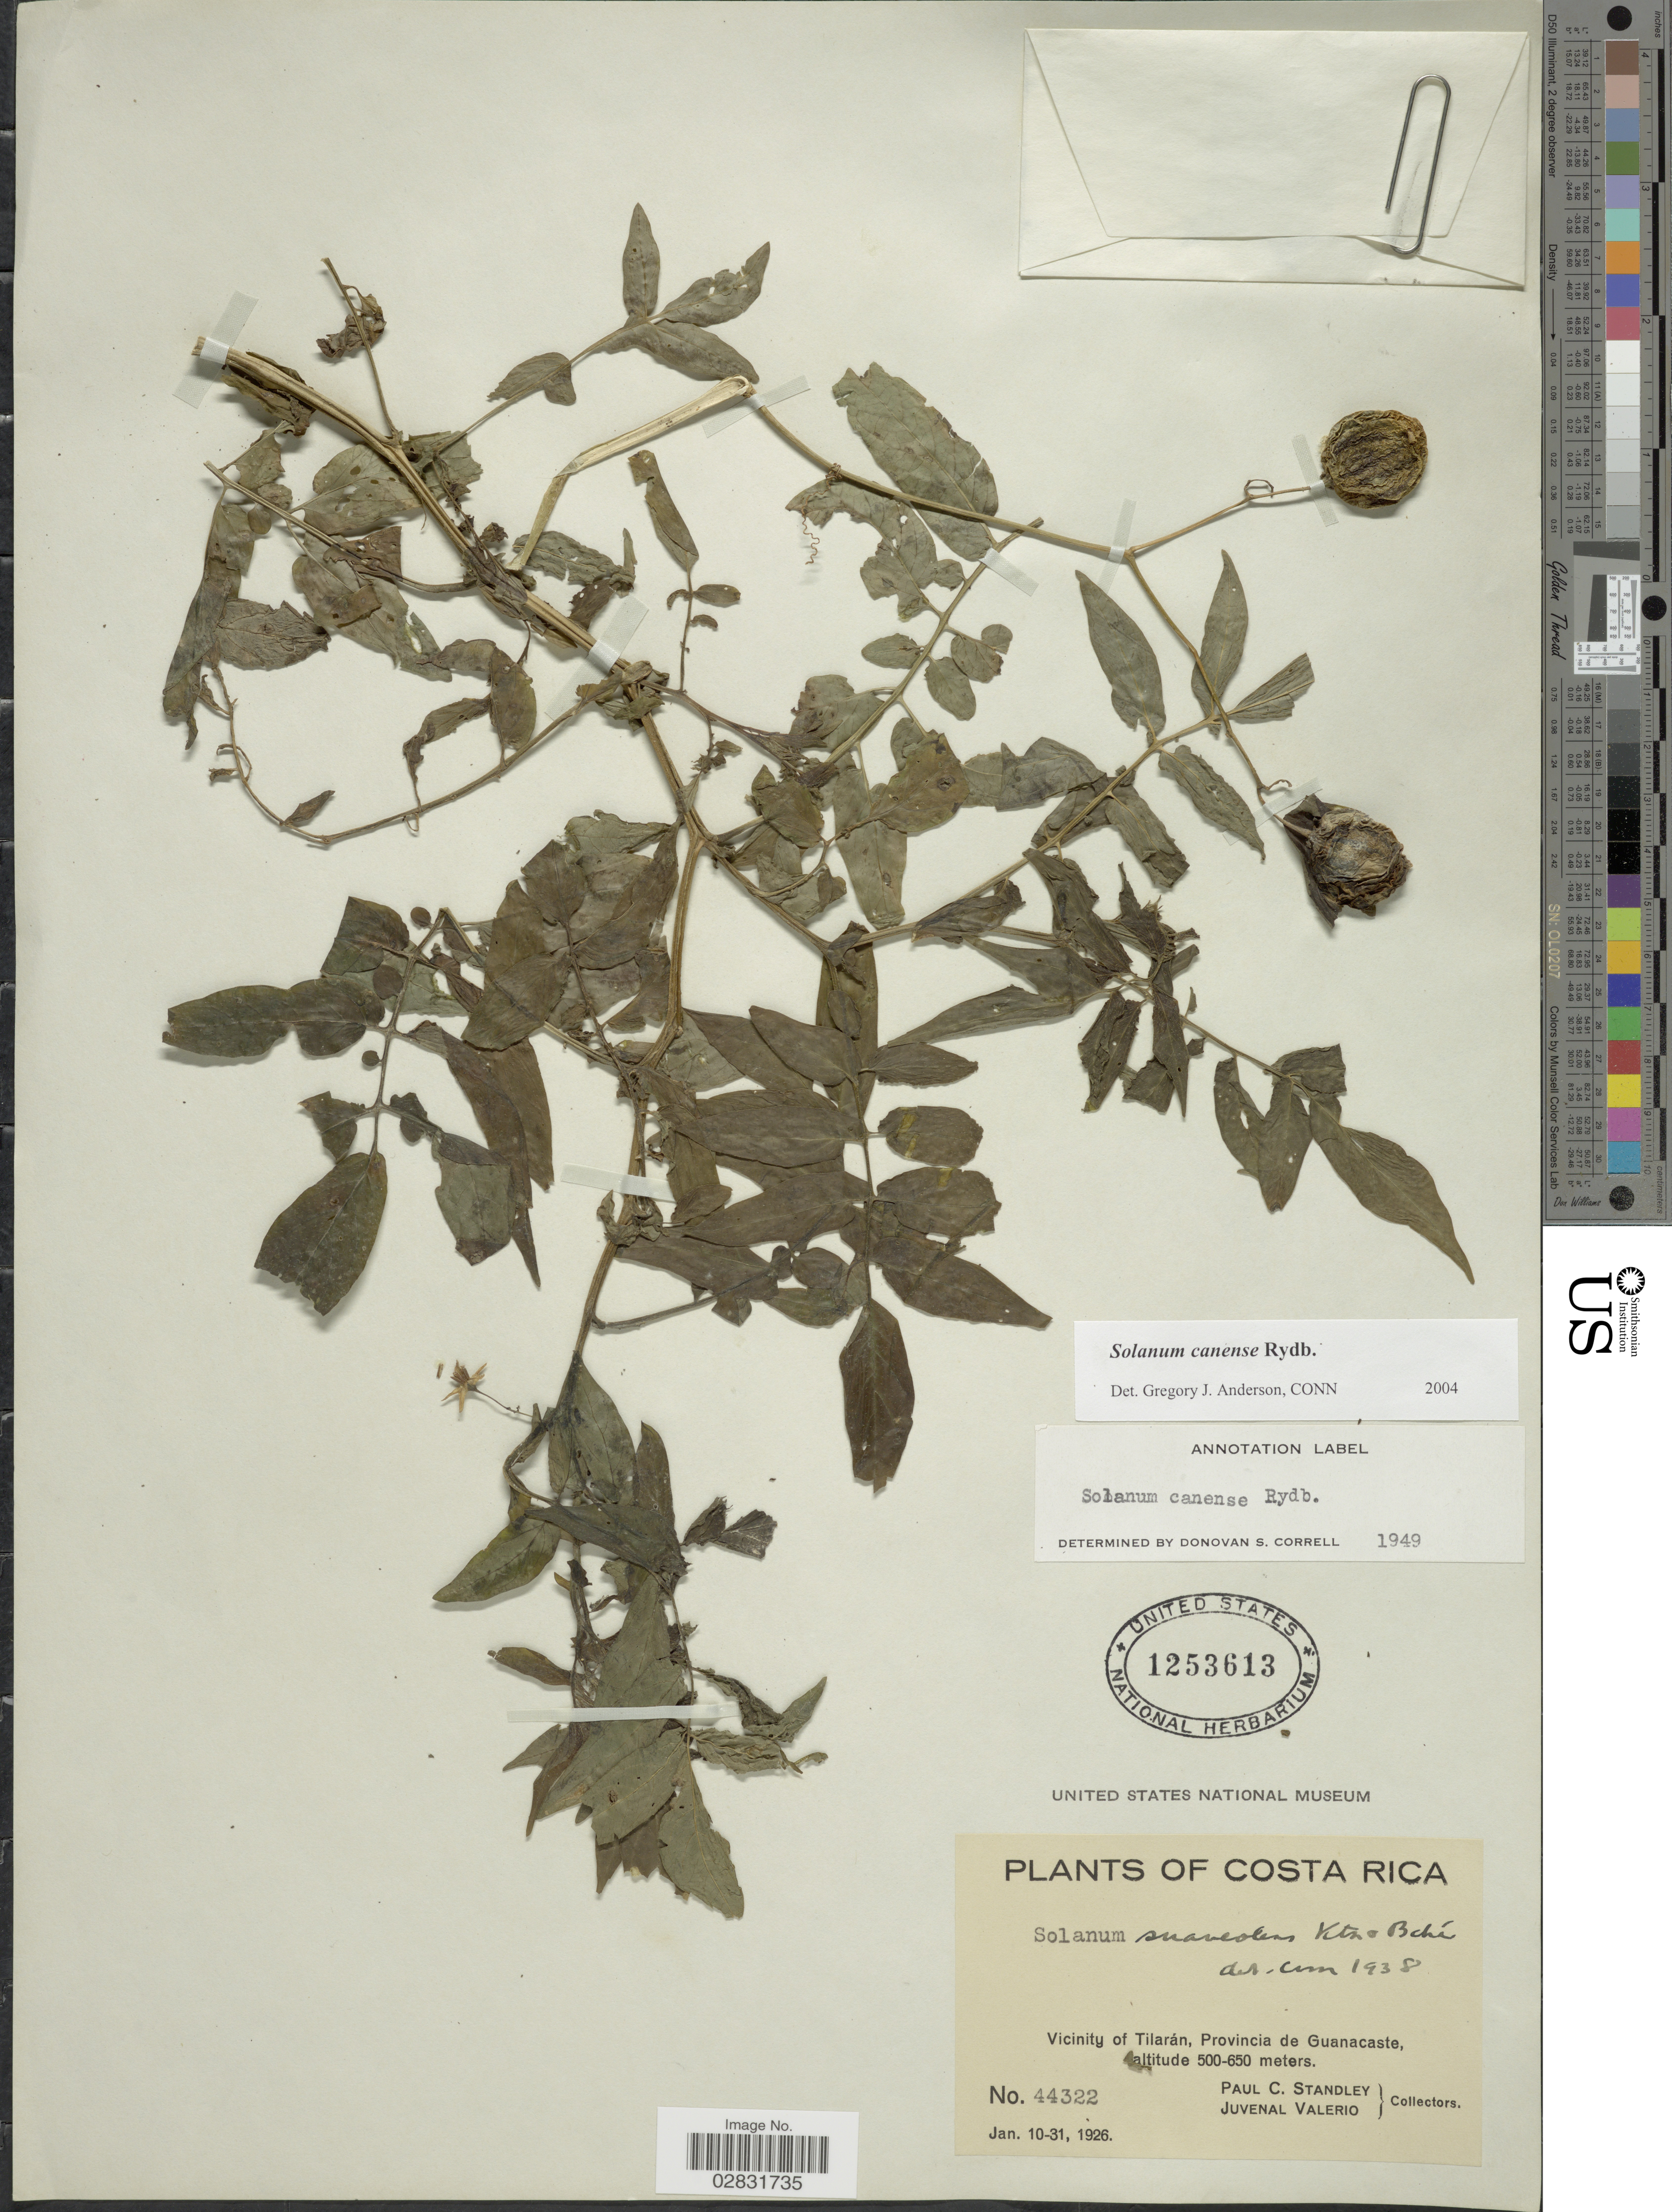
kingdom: Plantae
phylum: Tracheophyta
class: Magnoliopsida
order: Solanales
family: Solanaceae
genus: Solanum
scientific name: Solanum canense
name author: Rydb.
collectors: P. C. Standley & J. Valerio R.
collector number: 44322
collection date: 1926-01-10/1926-01-31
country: Costa Rica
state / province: Guanacaste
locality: Vicinity of Tilarán.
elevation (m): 500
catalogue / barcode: US 1253613